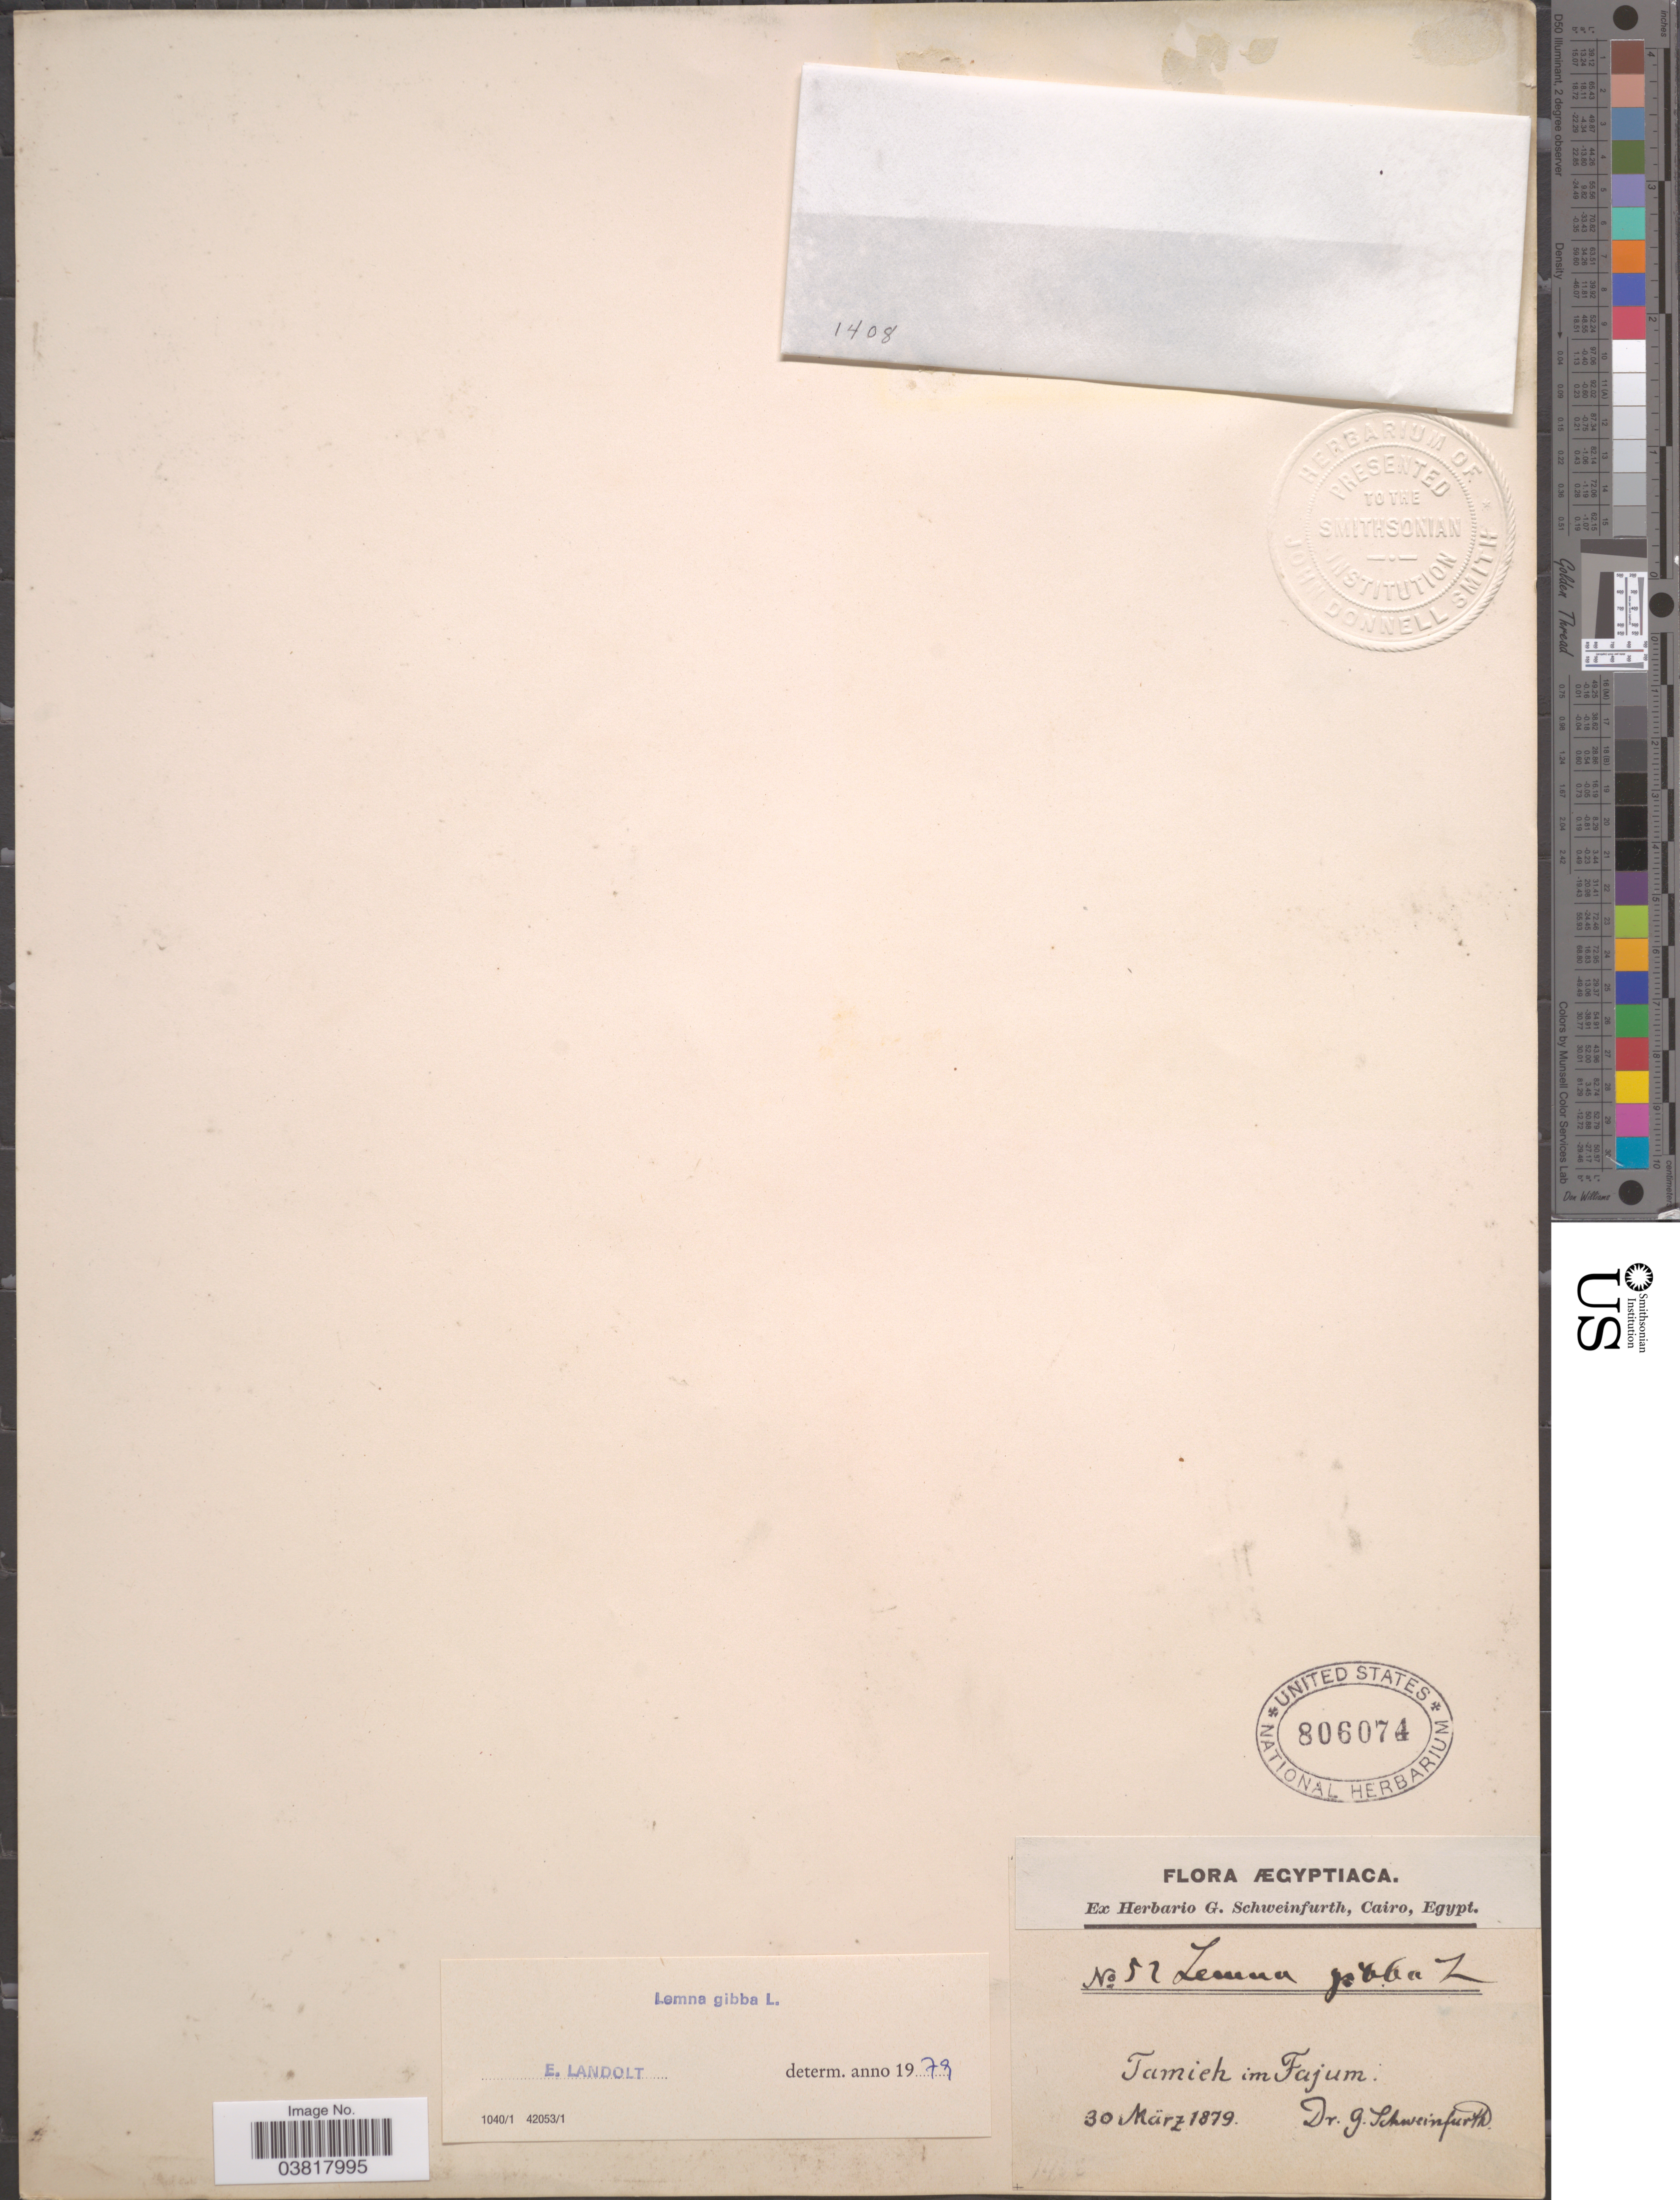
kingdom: Plantae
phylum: Tracheophyta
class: Liliopsida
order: Alismatales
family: Araceae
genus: Lemna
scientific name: Lemna gibba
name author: L.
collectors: G. A. Schweinfurth (herbarium)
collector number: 52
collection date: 1879-03-30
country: Egypt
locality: Tamieh im Fajum.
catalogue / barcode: US 806074